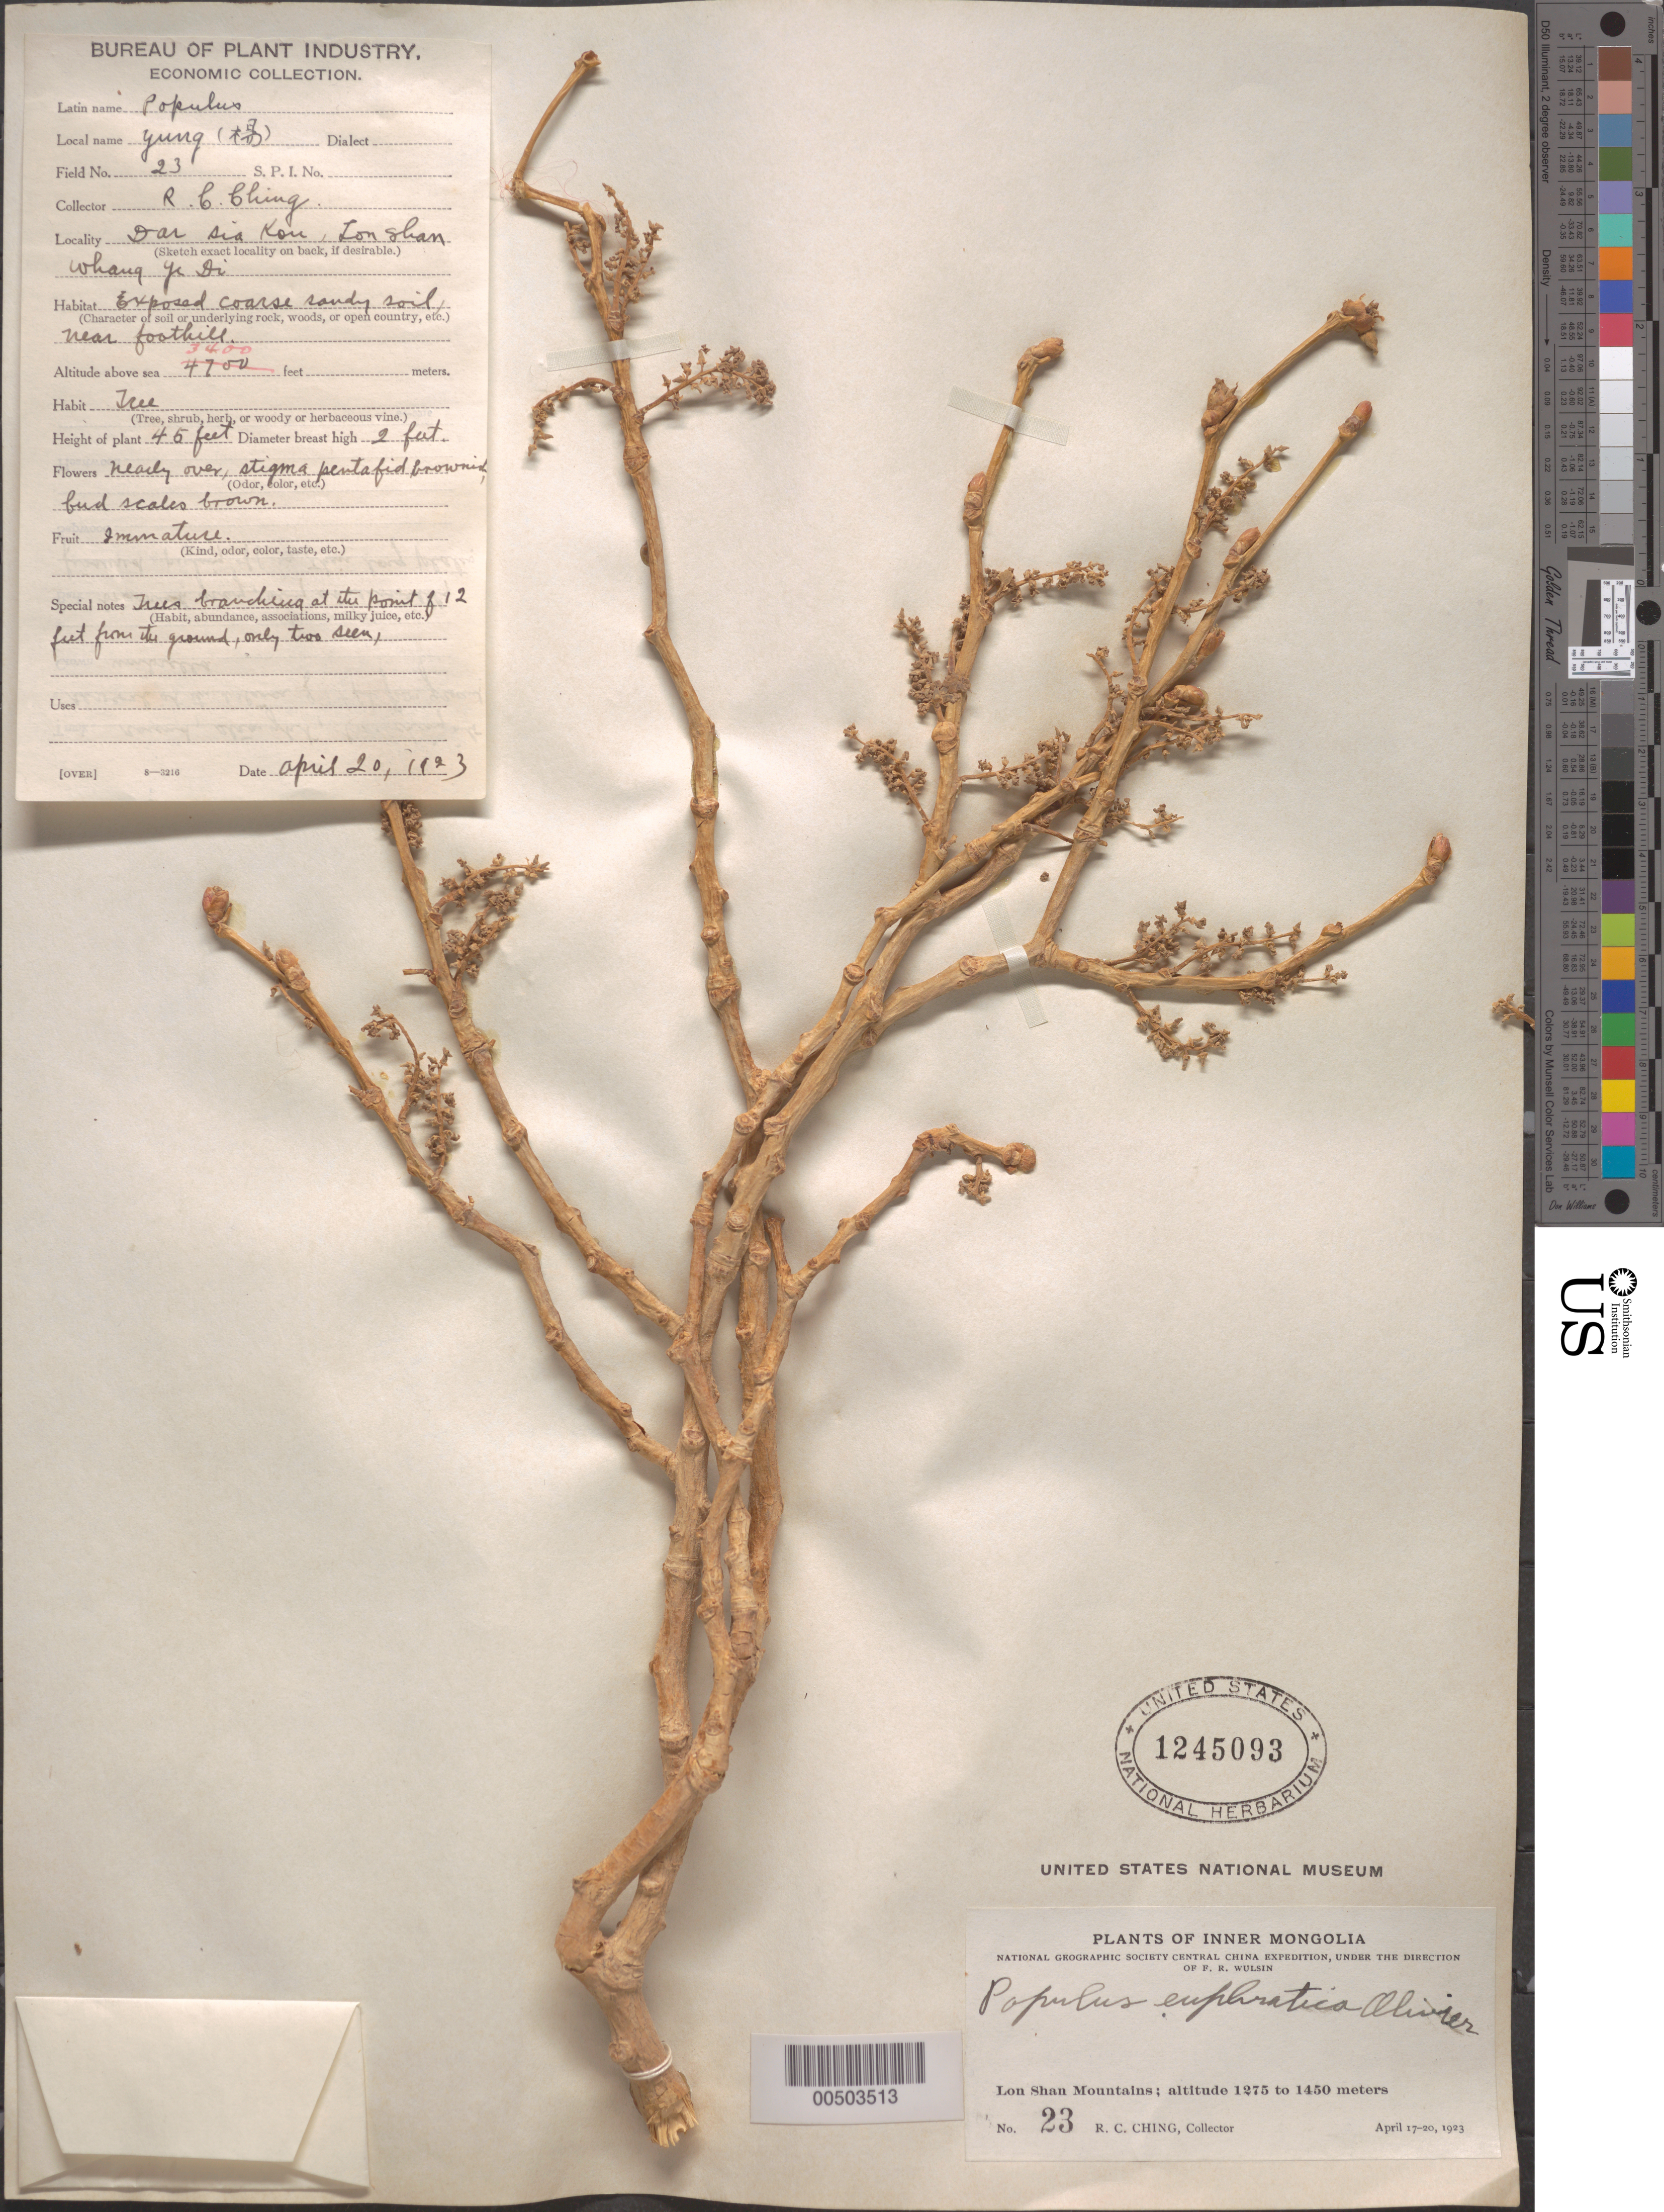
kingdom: Plantae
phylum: Tracheophyta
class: Magnoliopsida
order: Malpighiales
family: Salicaceae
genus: Populus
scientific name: Populus euphratica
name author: Oliv.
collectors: R. C. Ching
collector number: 23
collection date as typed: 20 Apr 1923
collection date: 1923-04-20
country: China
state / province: Nei Monggol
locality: Dar Sia Kou, Lon Shan Mountains, (Whang Yi Qi District)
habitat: Exposed coarse sandy soil, near foothill. Tree 45 ft., Flowers ready over, stigma pentafid brownish, bud scales brown,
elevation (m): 1275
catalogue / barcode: US 1245093